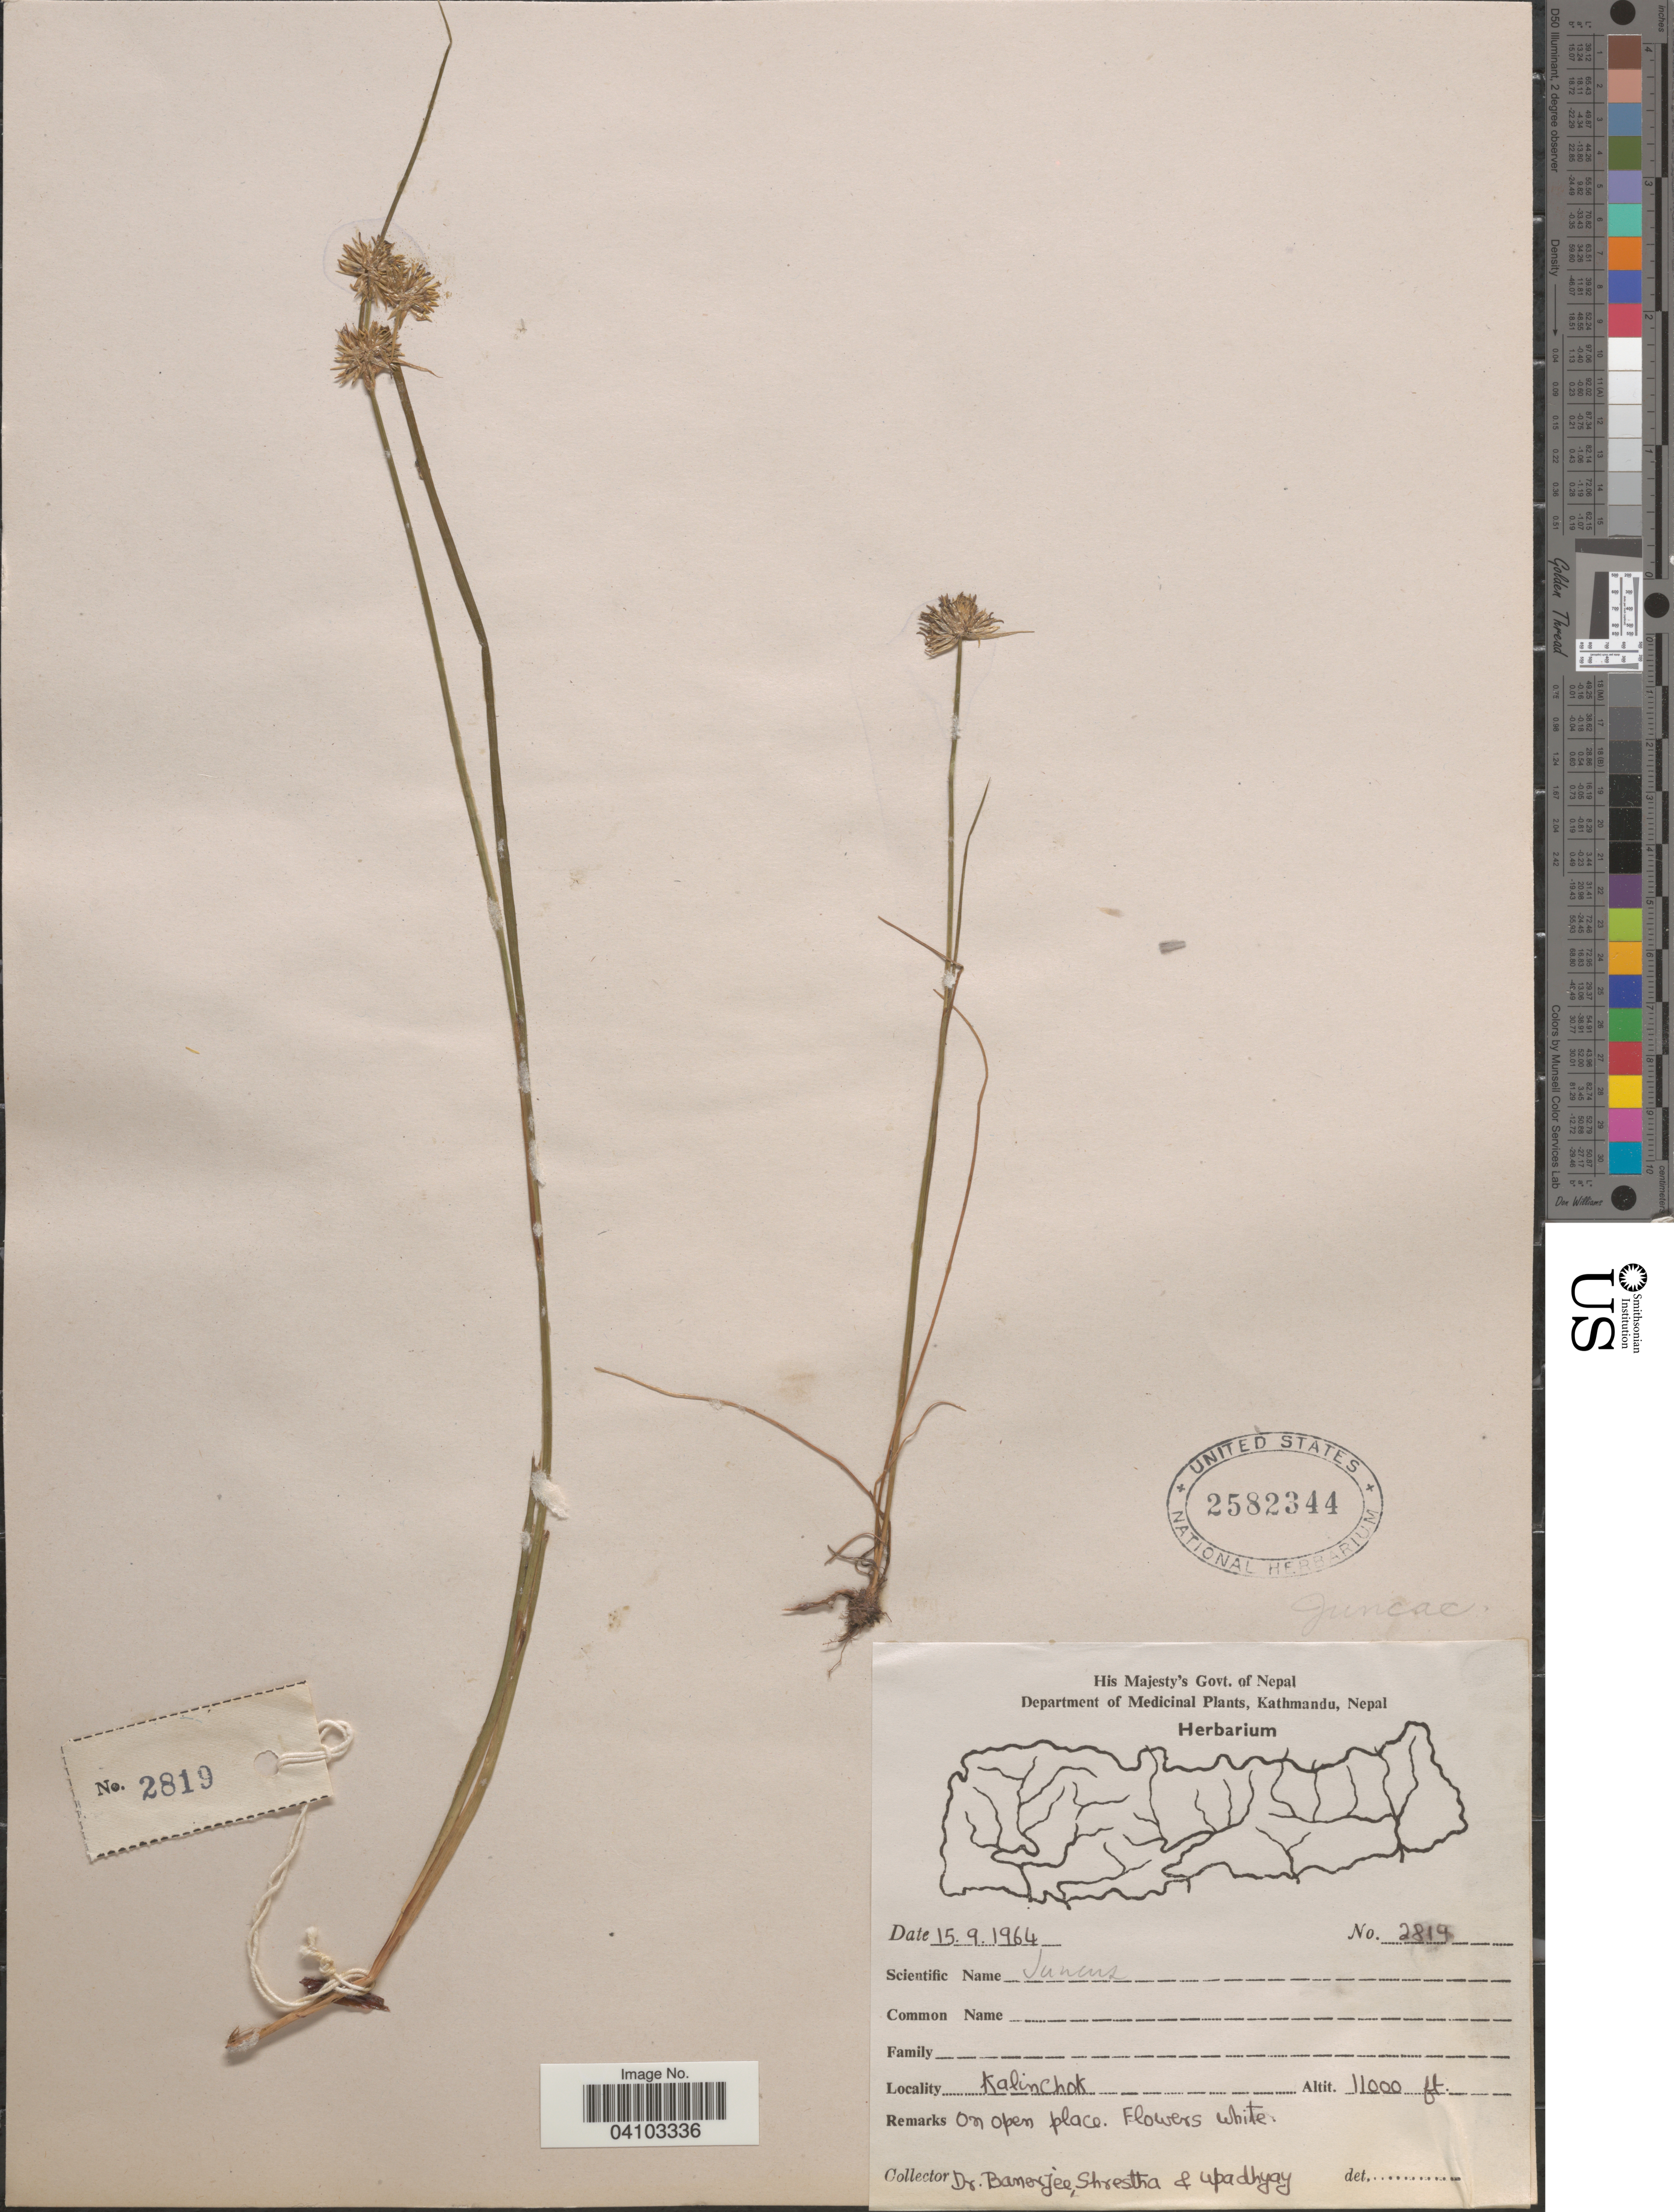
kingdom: Plantae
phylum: Tracheophyta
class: Liliopsida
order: Poales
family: Juncaceae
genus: Juncus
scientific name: Juncus sp.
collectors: -. Banerjee, -. Shrestha & Upadhyay, --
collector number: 2819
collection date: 1964-09-15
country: Nepal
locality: Kalinchok.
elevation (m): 3353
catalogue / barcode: US 2582344